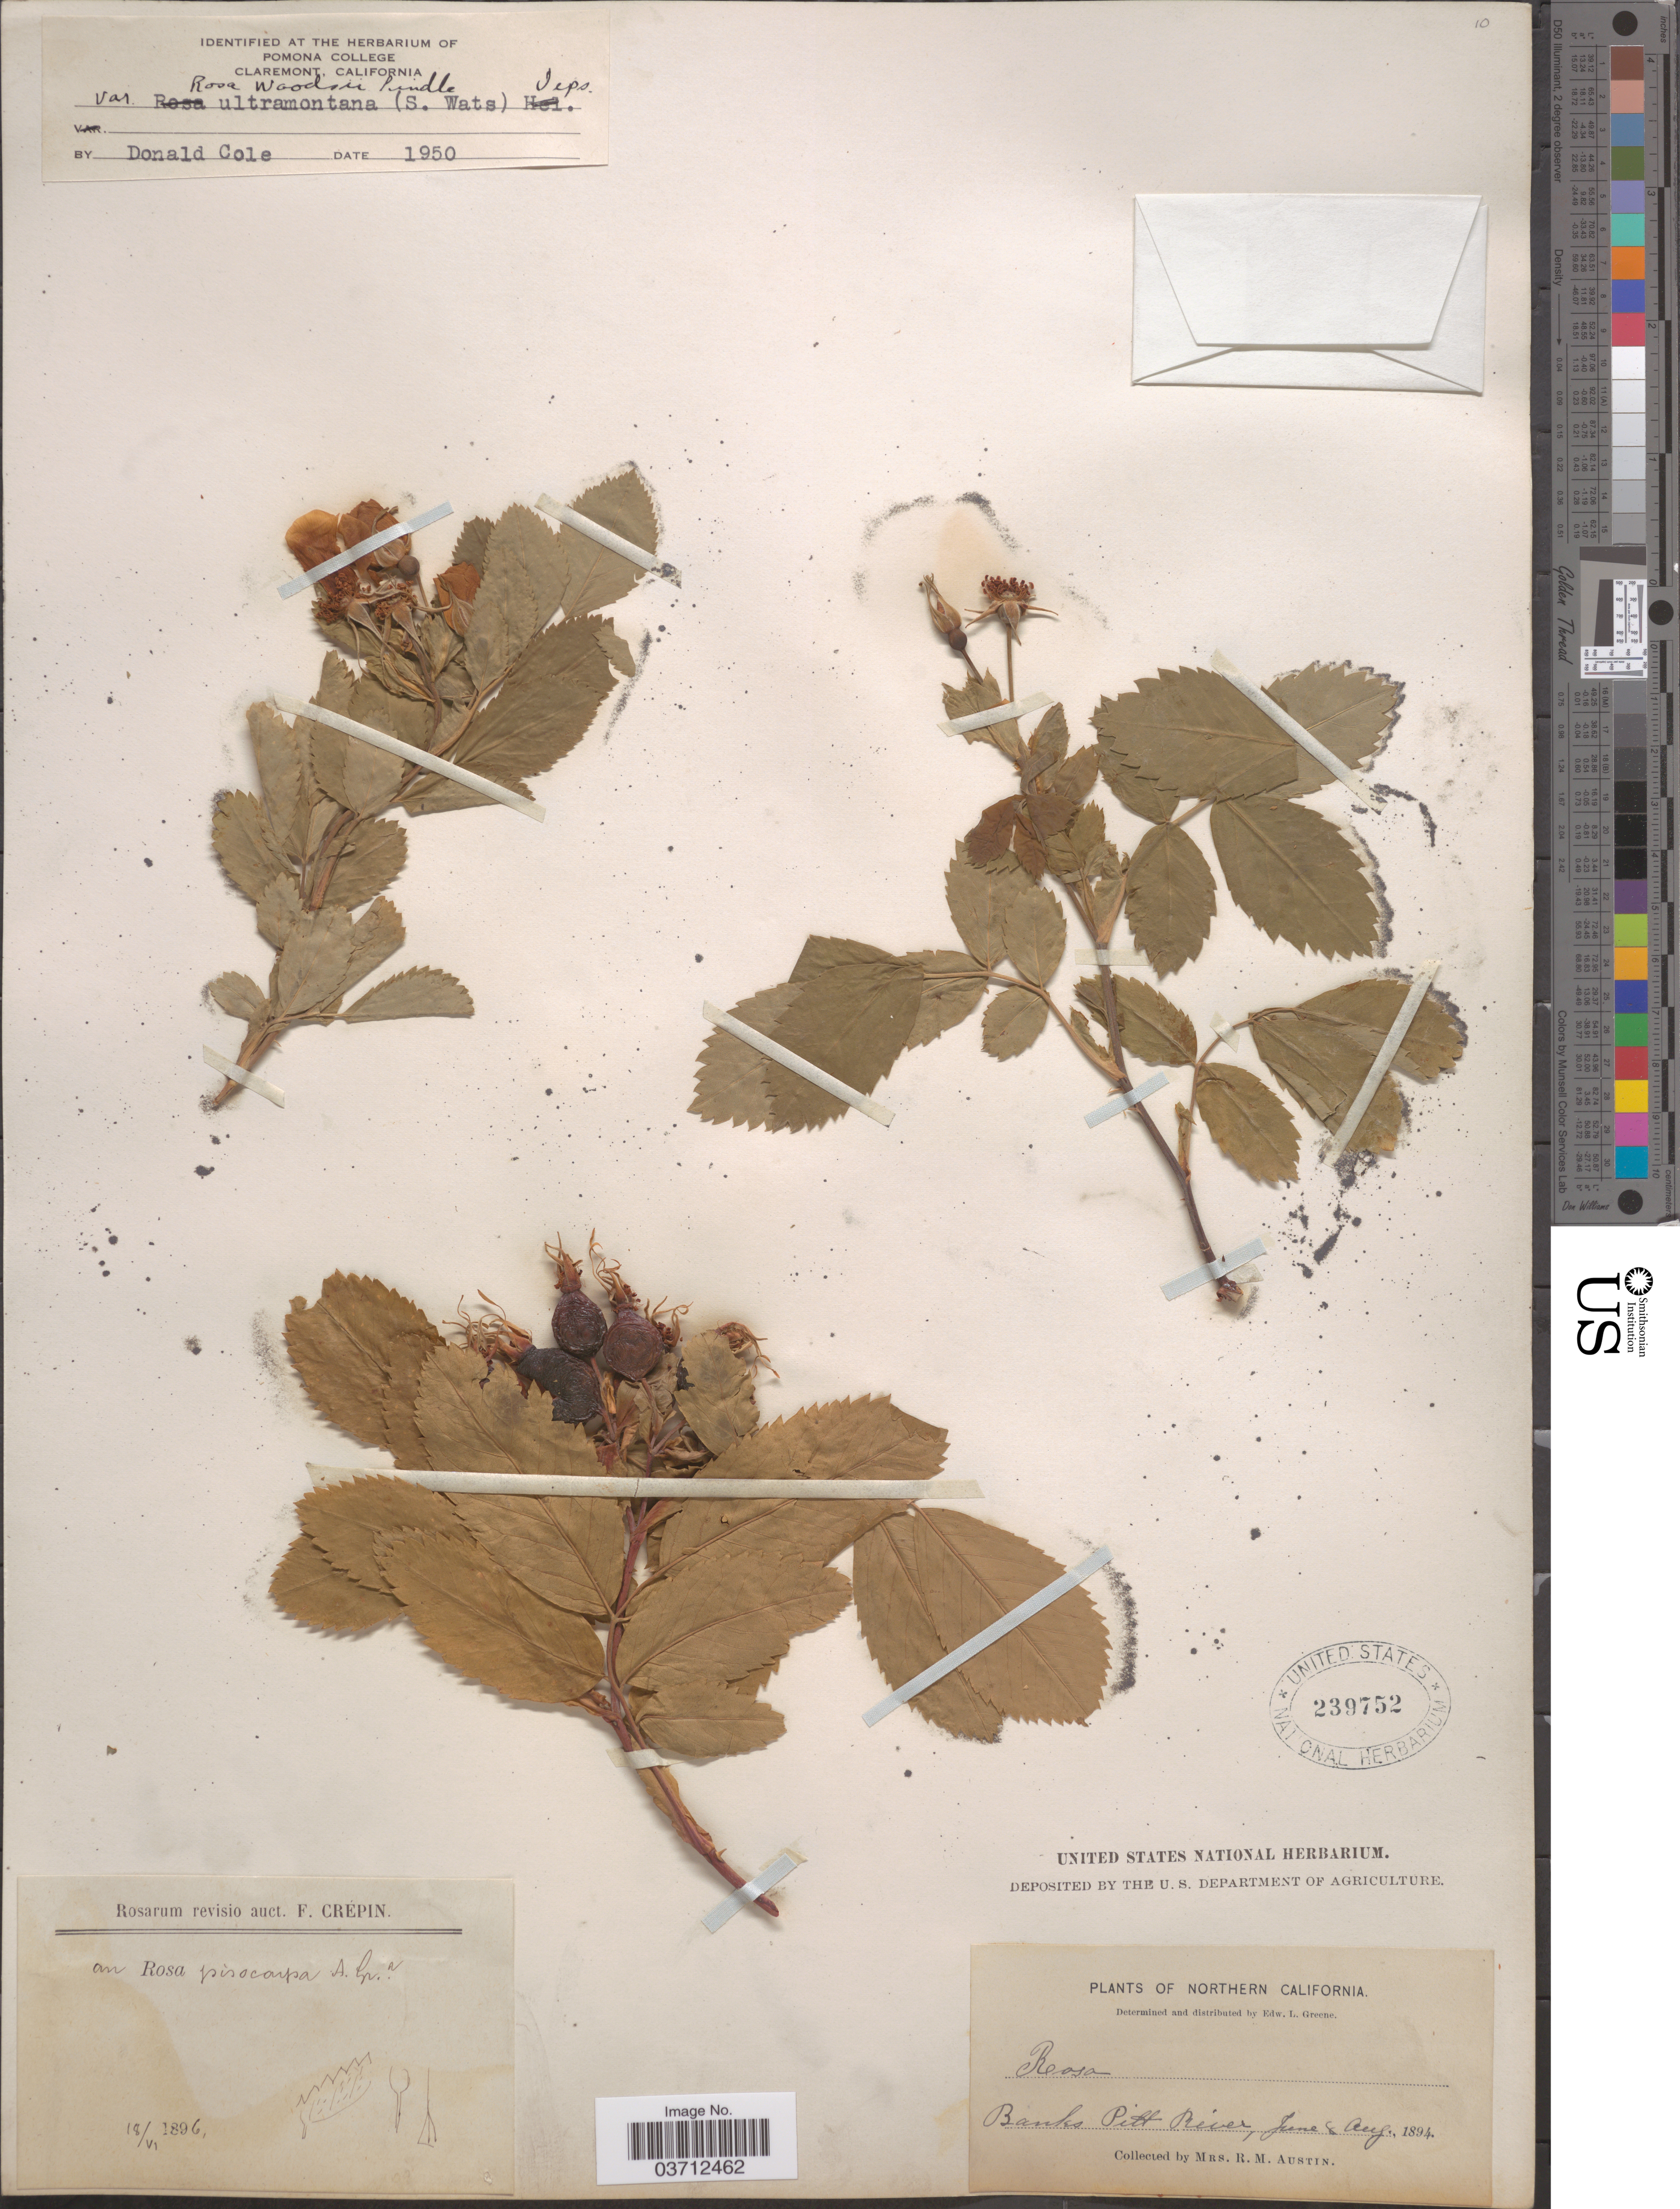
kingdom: Plantae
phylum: Tracheophyta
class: Magnoliopsida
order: Rosales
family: Rosaceae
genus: Rosa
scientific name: Rosa woodsii var. ultramontana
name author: Lindl.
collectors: R. Austin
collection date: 1894-06/1894-08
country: United States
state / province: California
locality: Northern California. Banks Pitt River.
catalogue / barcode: US 239752